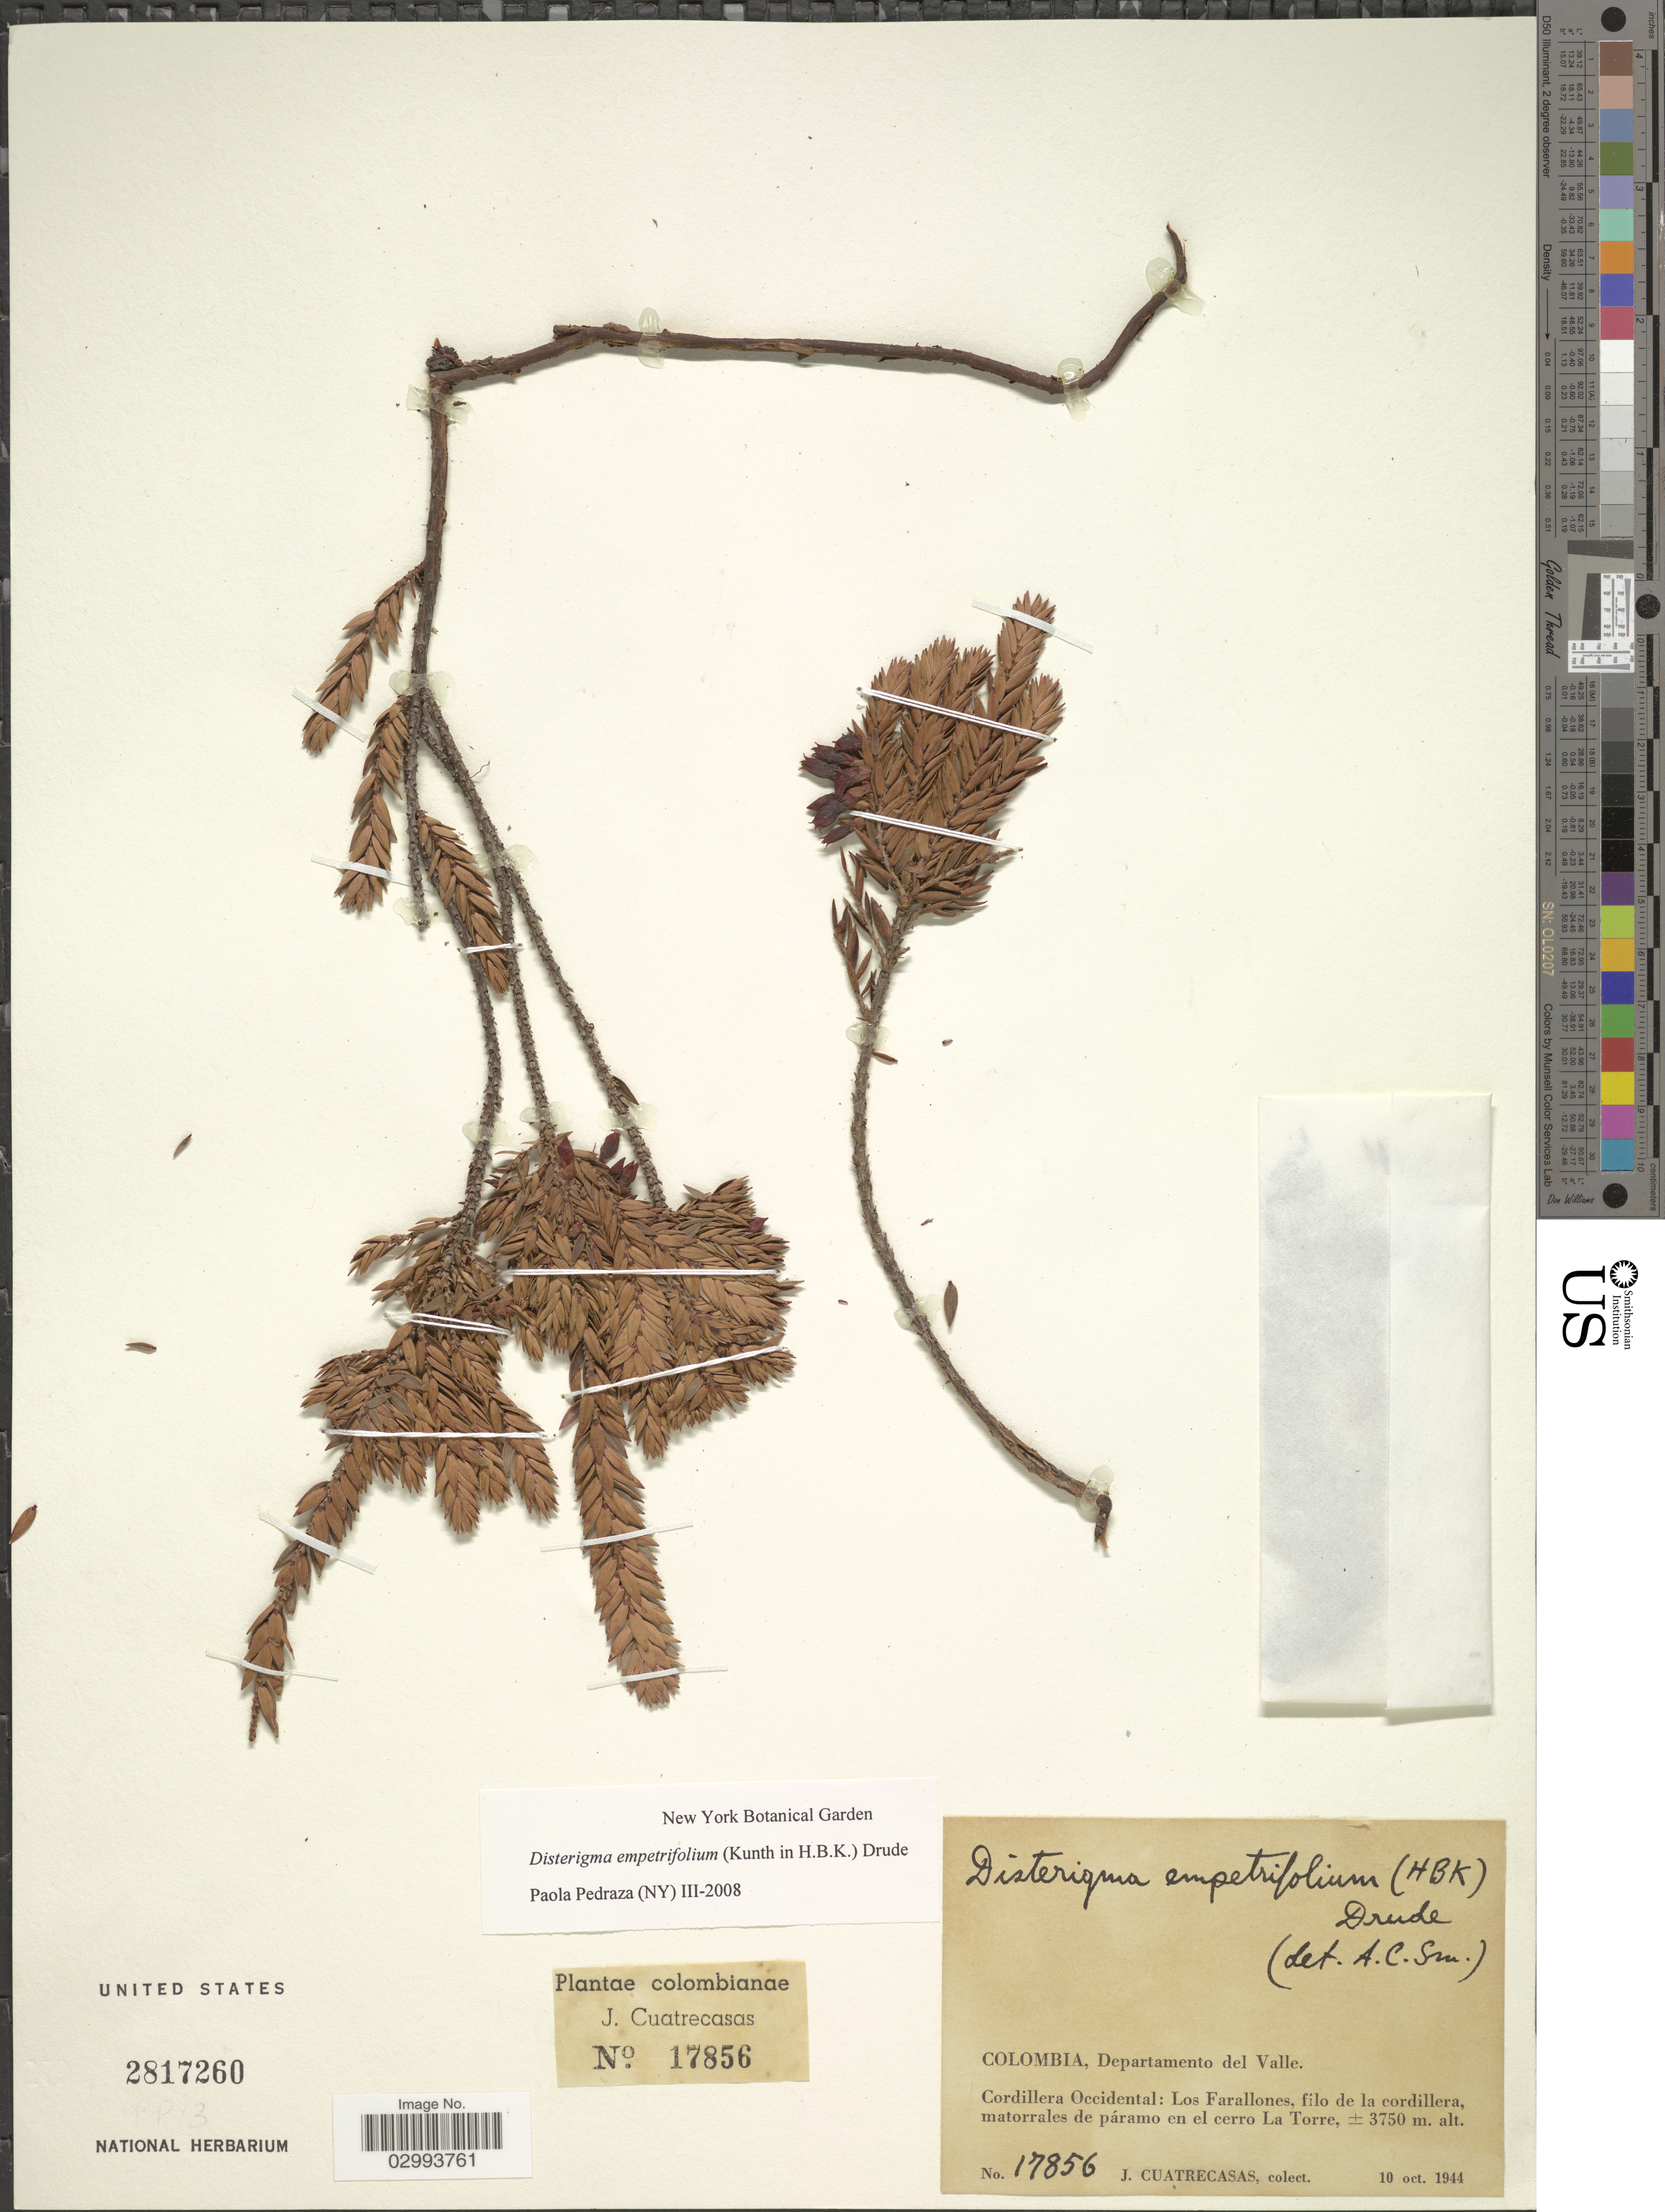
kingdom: Plantae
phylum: Tracheophyta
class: Magnoliopsida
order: Ericales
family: Ericaceae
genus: Disterigma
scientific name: Disterigma empetrifolium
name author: (Kunth) Drude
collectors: J. Cuatrecasas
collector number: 17856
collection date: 1944-10-10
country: Colombia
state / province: Valle del Cauca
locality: Departamento del Valle, Cordillera Occidental, Los Farallones, filo de la cordillera, matorrales de páramo en el cerro La Torre.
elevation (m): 3750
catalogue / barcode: US 2817260